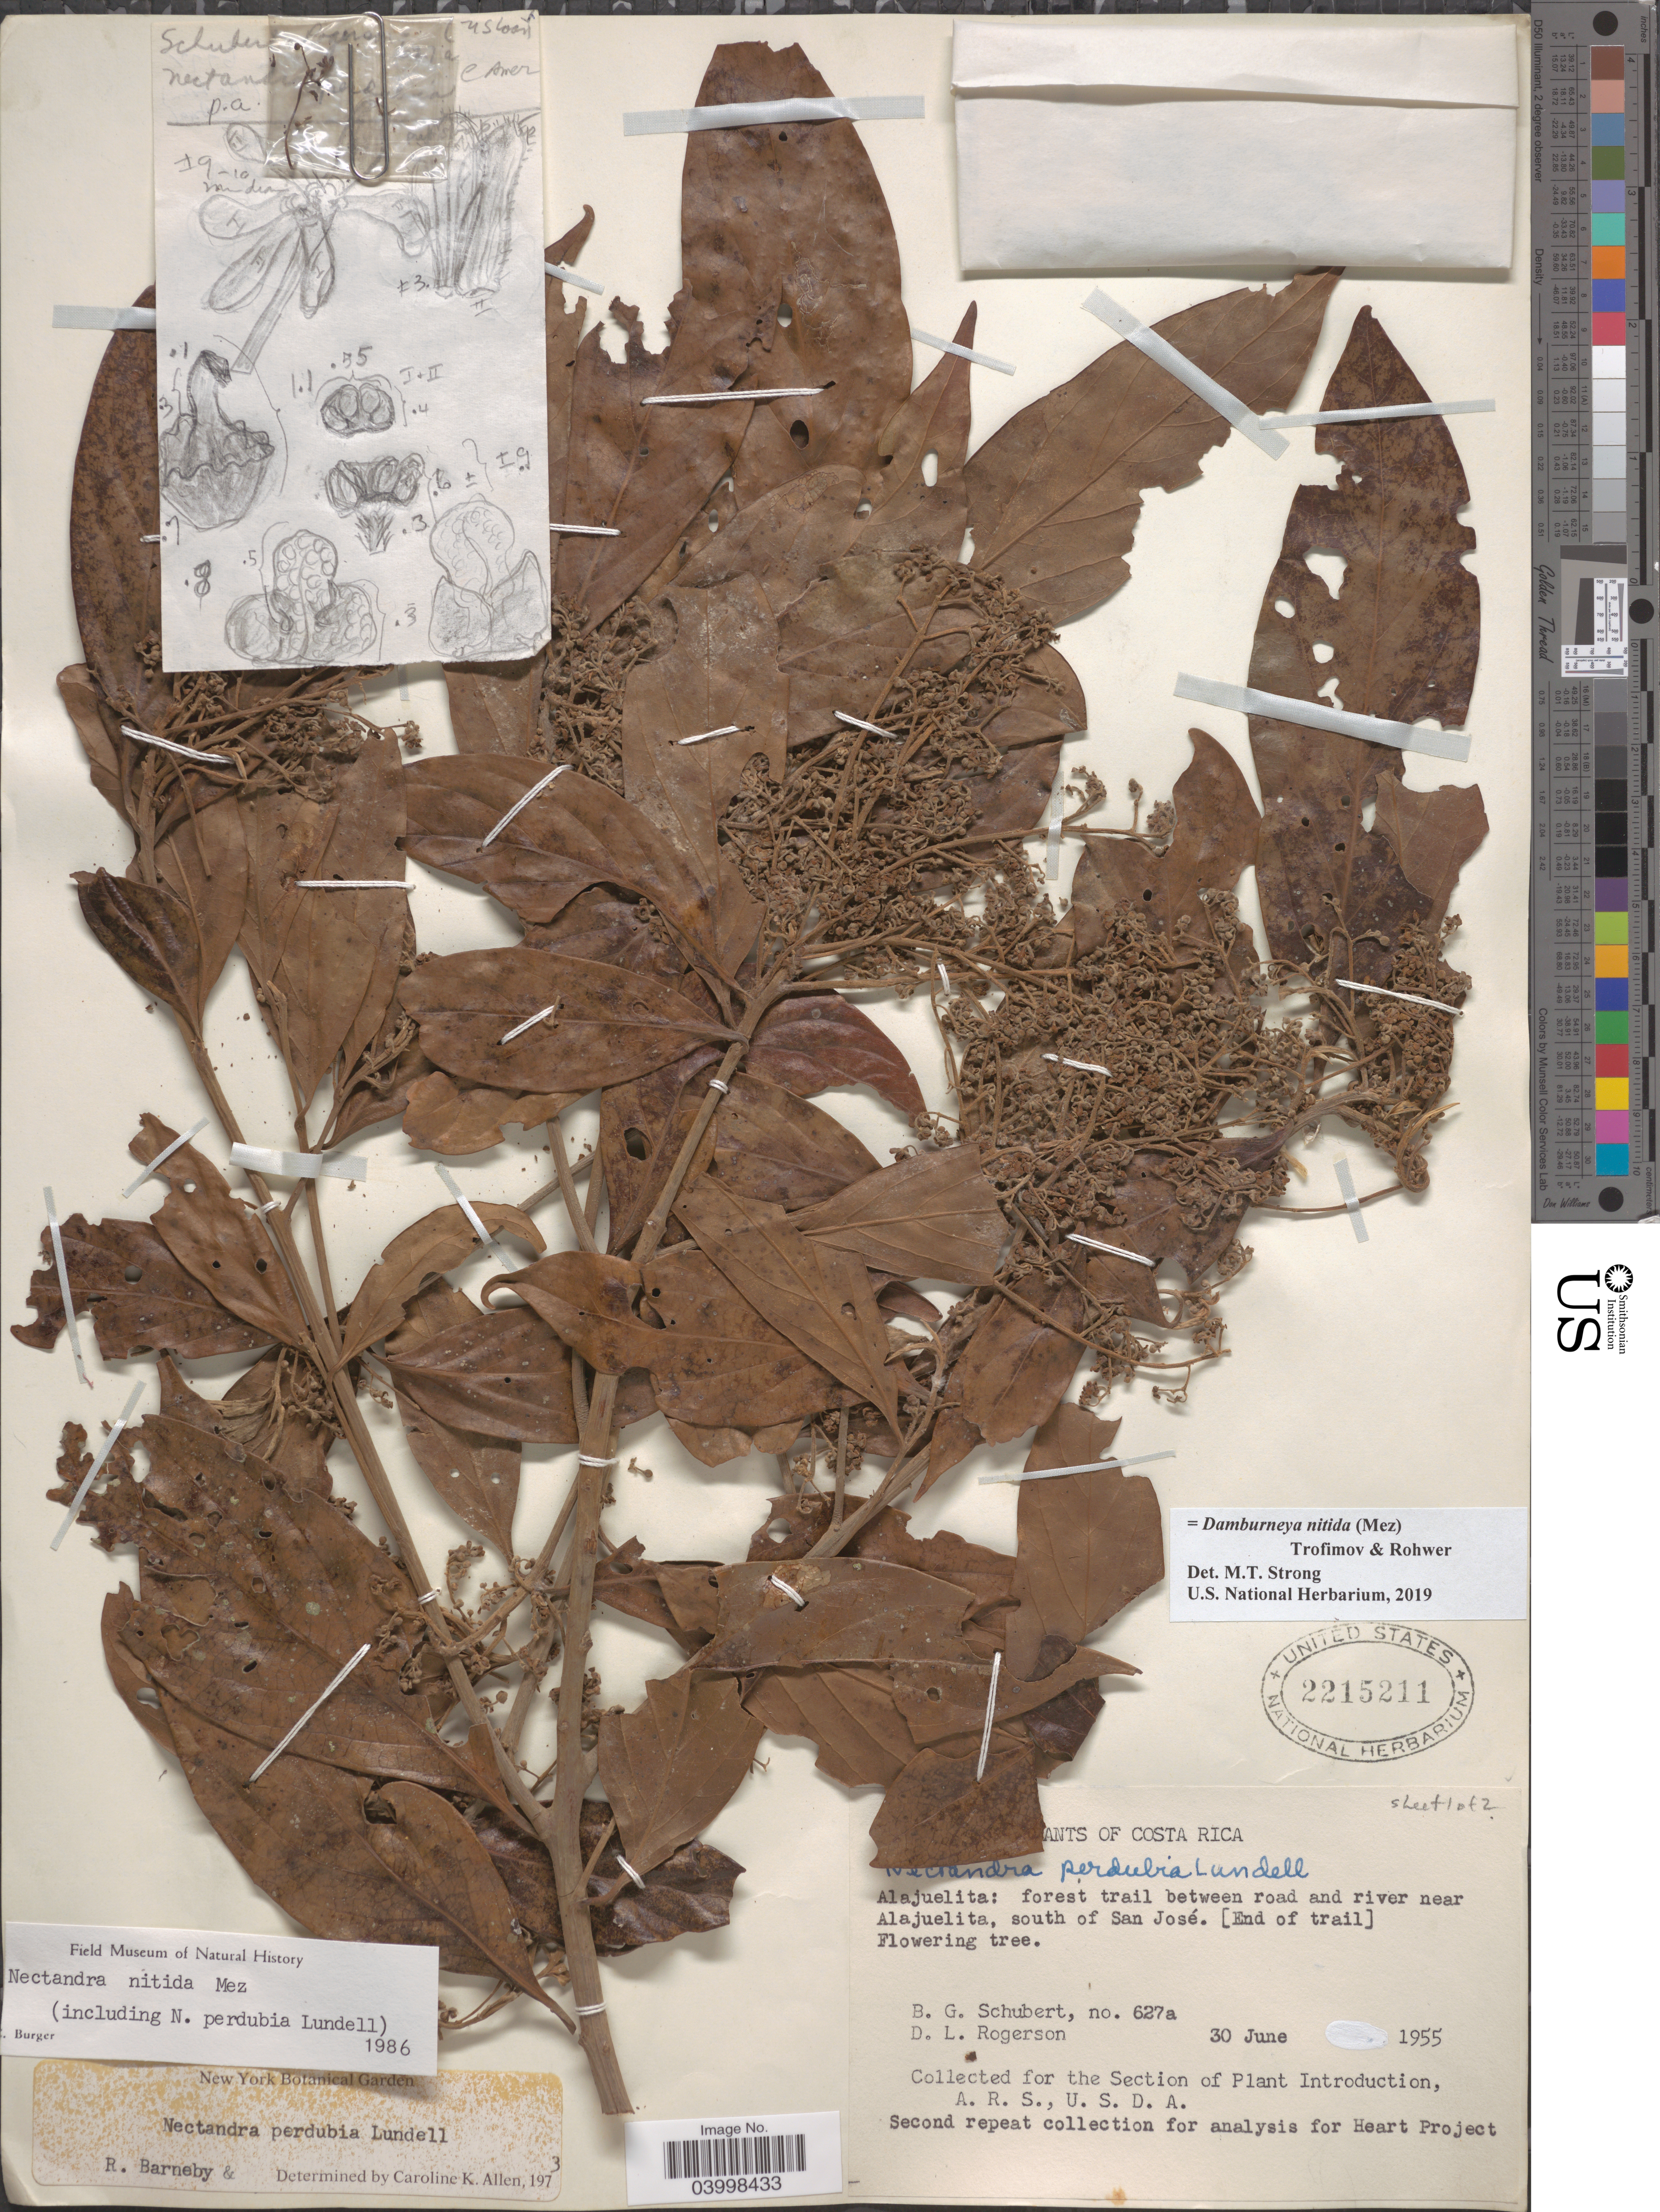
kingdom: Plantae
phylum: Tracheophyta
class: Magnoliopsida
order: Laurales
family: Lauraceae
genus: Damburneya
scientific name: Damburneya nitida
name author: (Mez) Trofimov & Rohwer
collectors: B. Schubert & D. Rogerson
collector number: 627a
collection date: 1955-06-30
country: Costa Rica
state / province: San José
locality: Alajuelita: forest trail between road and river near Alajuelita, south of San José.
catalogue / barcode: US 2215211